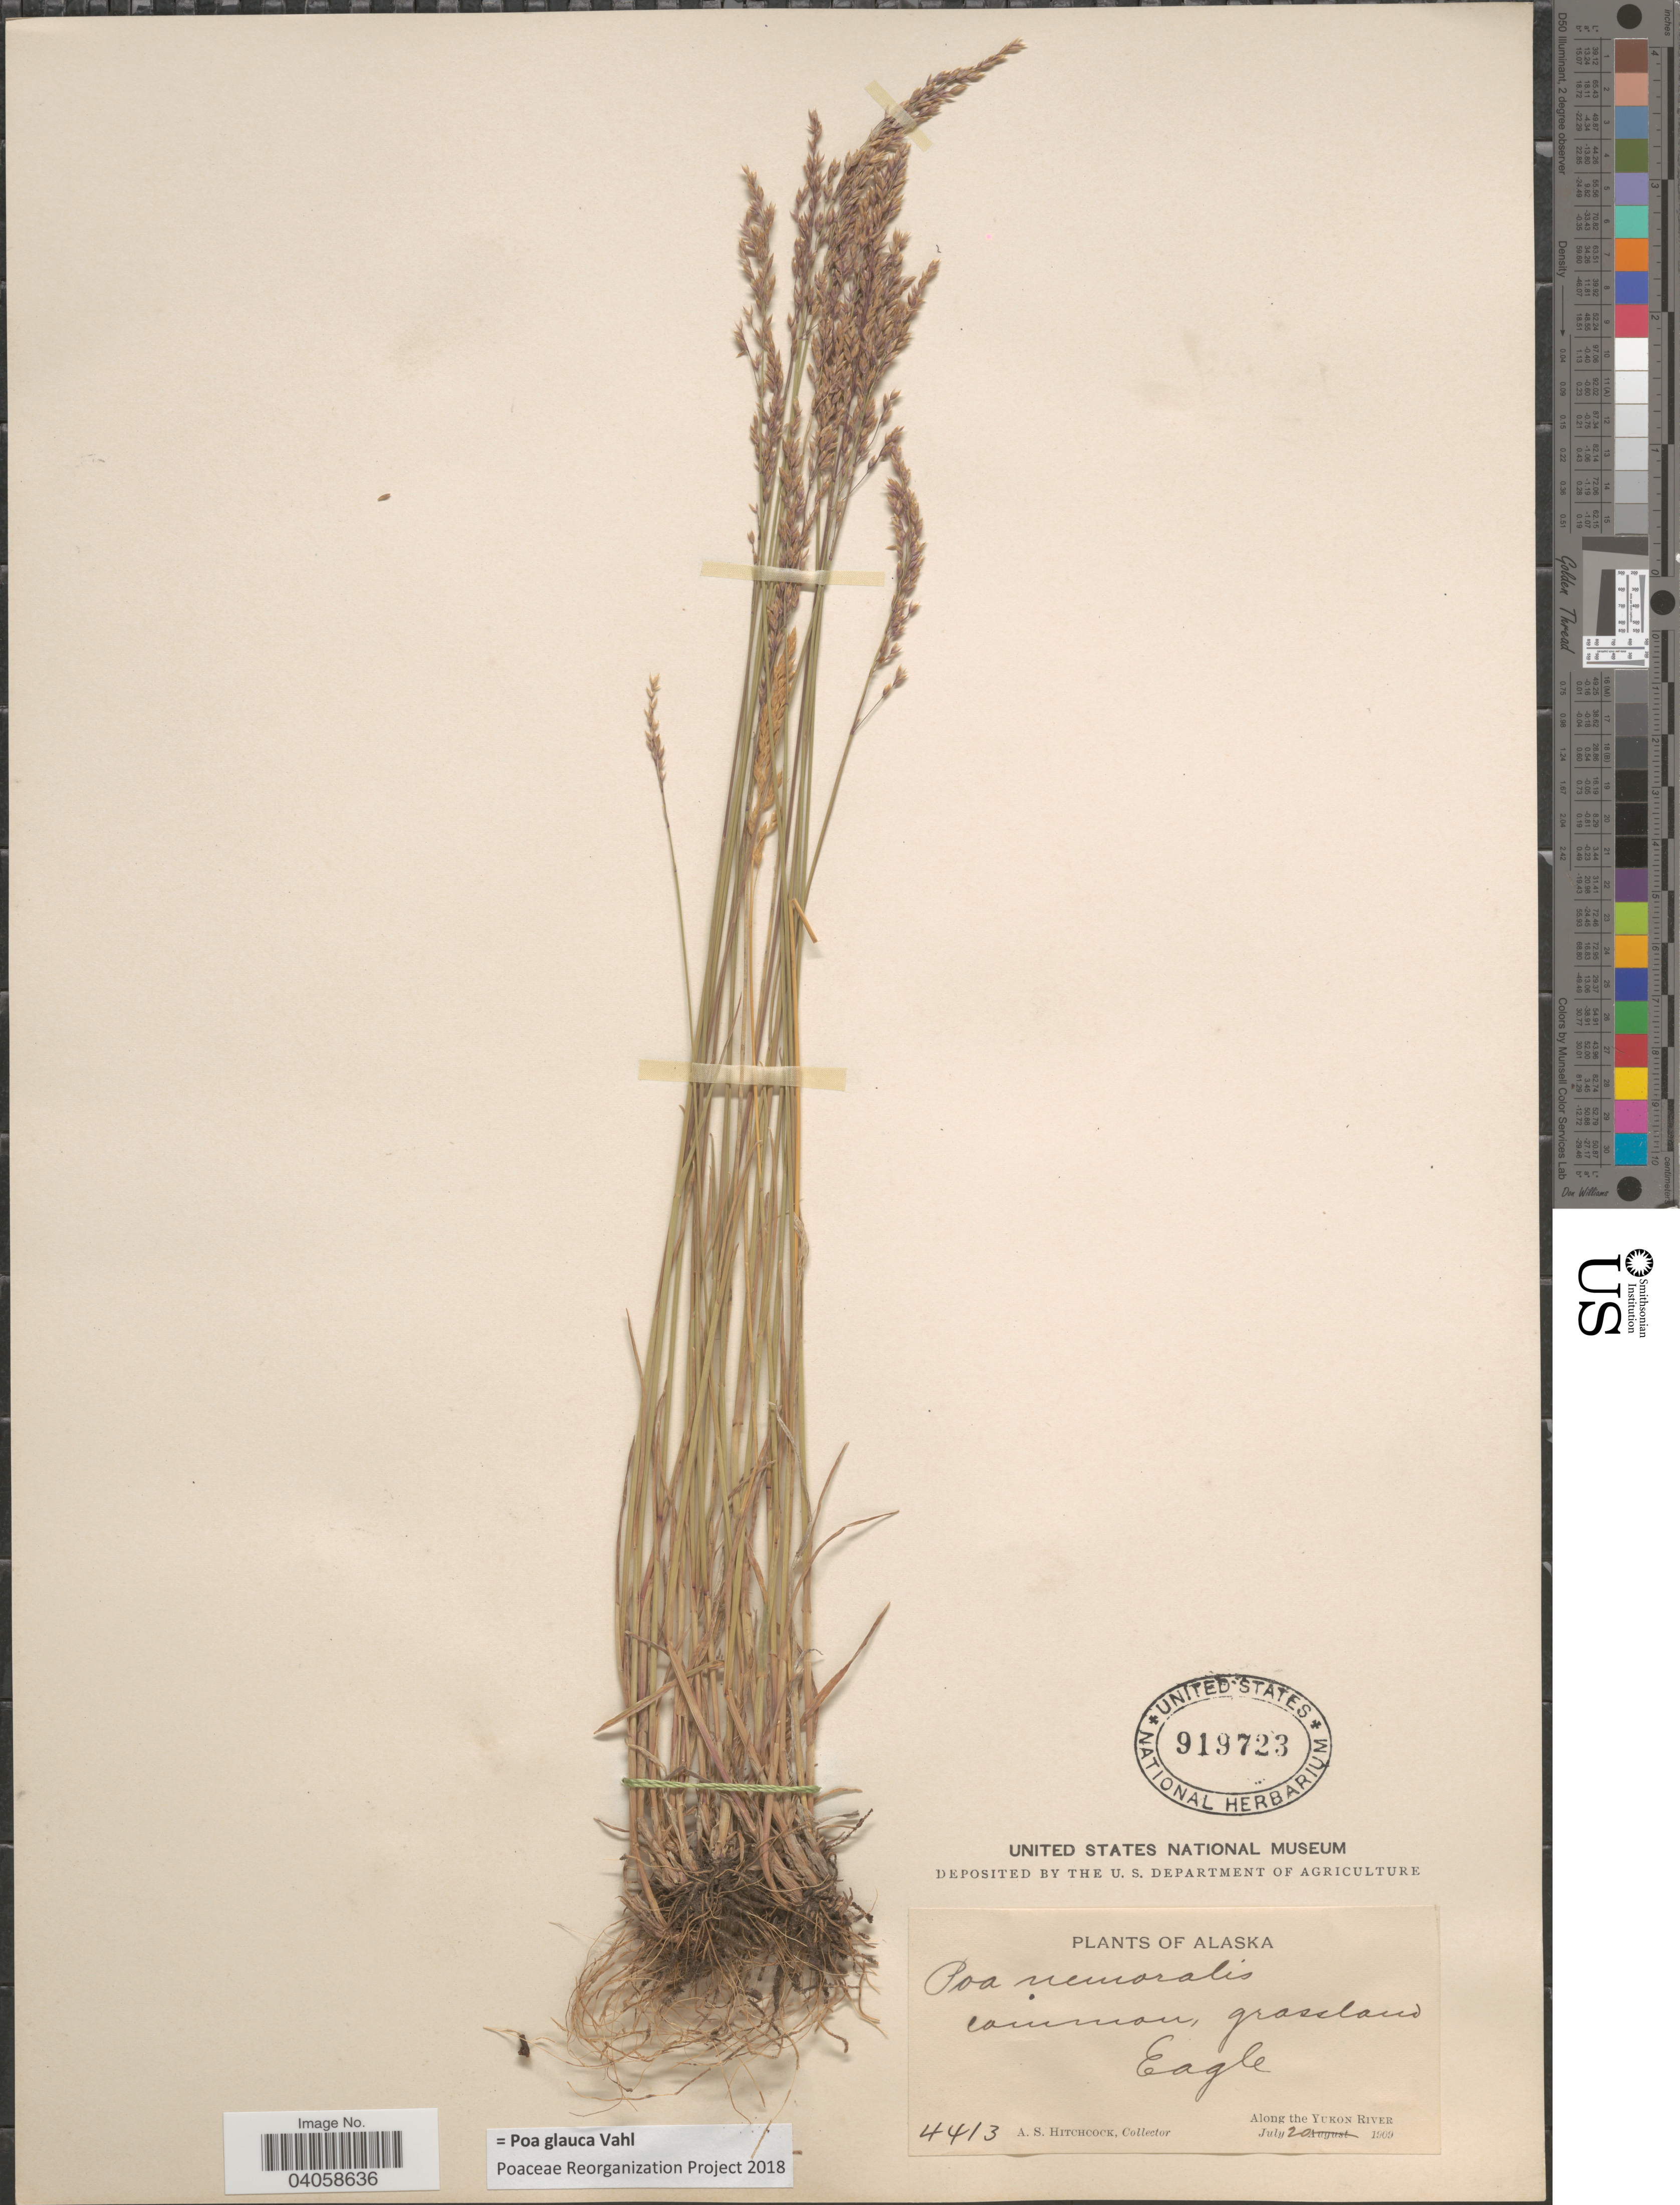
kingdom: Plantae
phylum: Tracheophyta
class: Liliopsida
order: Poales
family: Poaceae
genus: Poa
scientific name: Poa glauca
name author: Vahl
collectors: A. S. Hitchcock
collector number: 4413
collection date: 1909-07-20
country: United States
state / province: Alaska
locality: Common, grassland Eagle. Along the Yukon River.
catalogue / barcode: US 919723